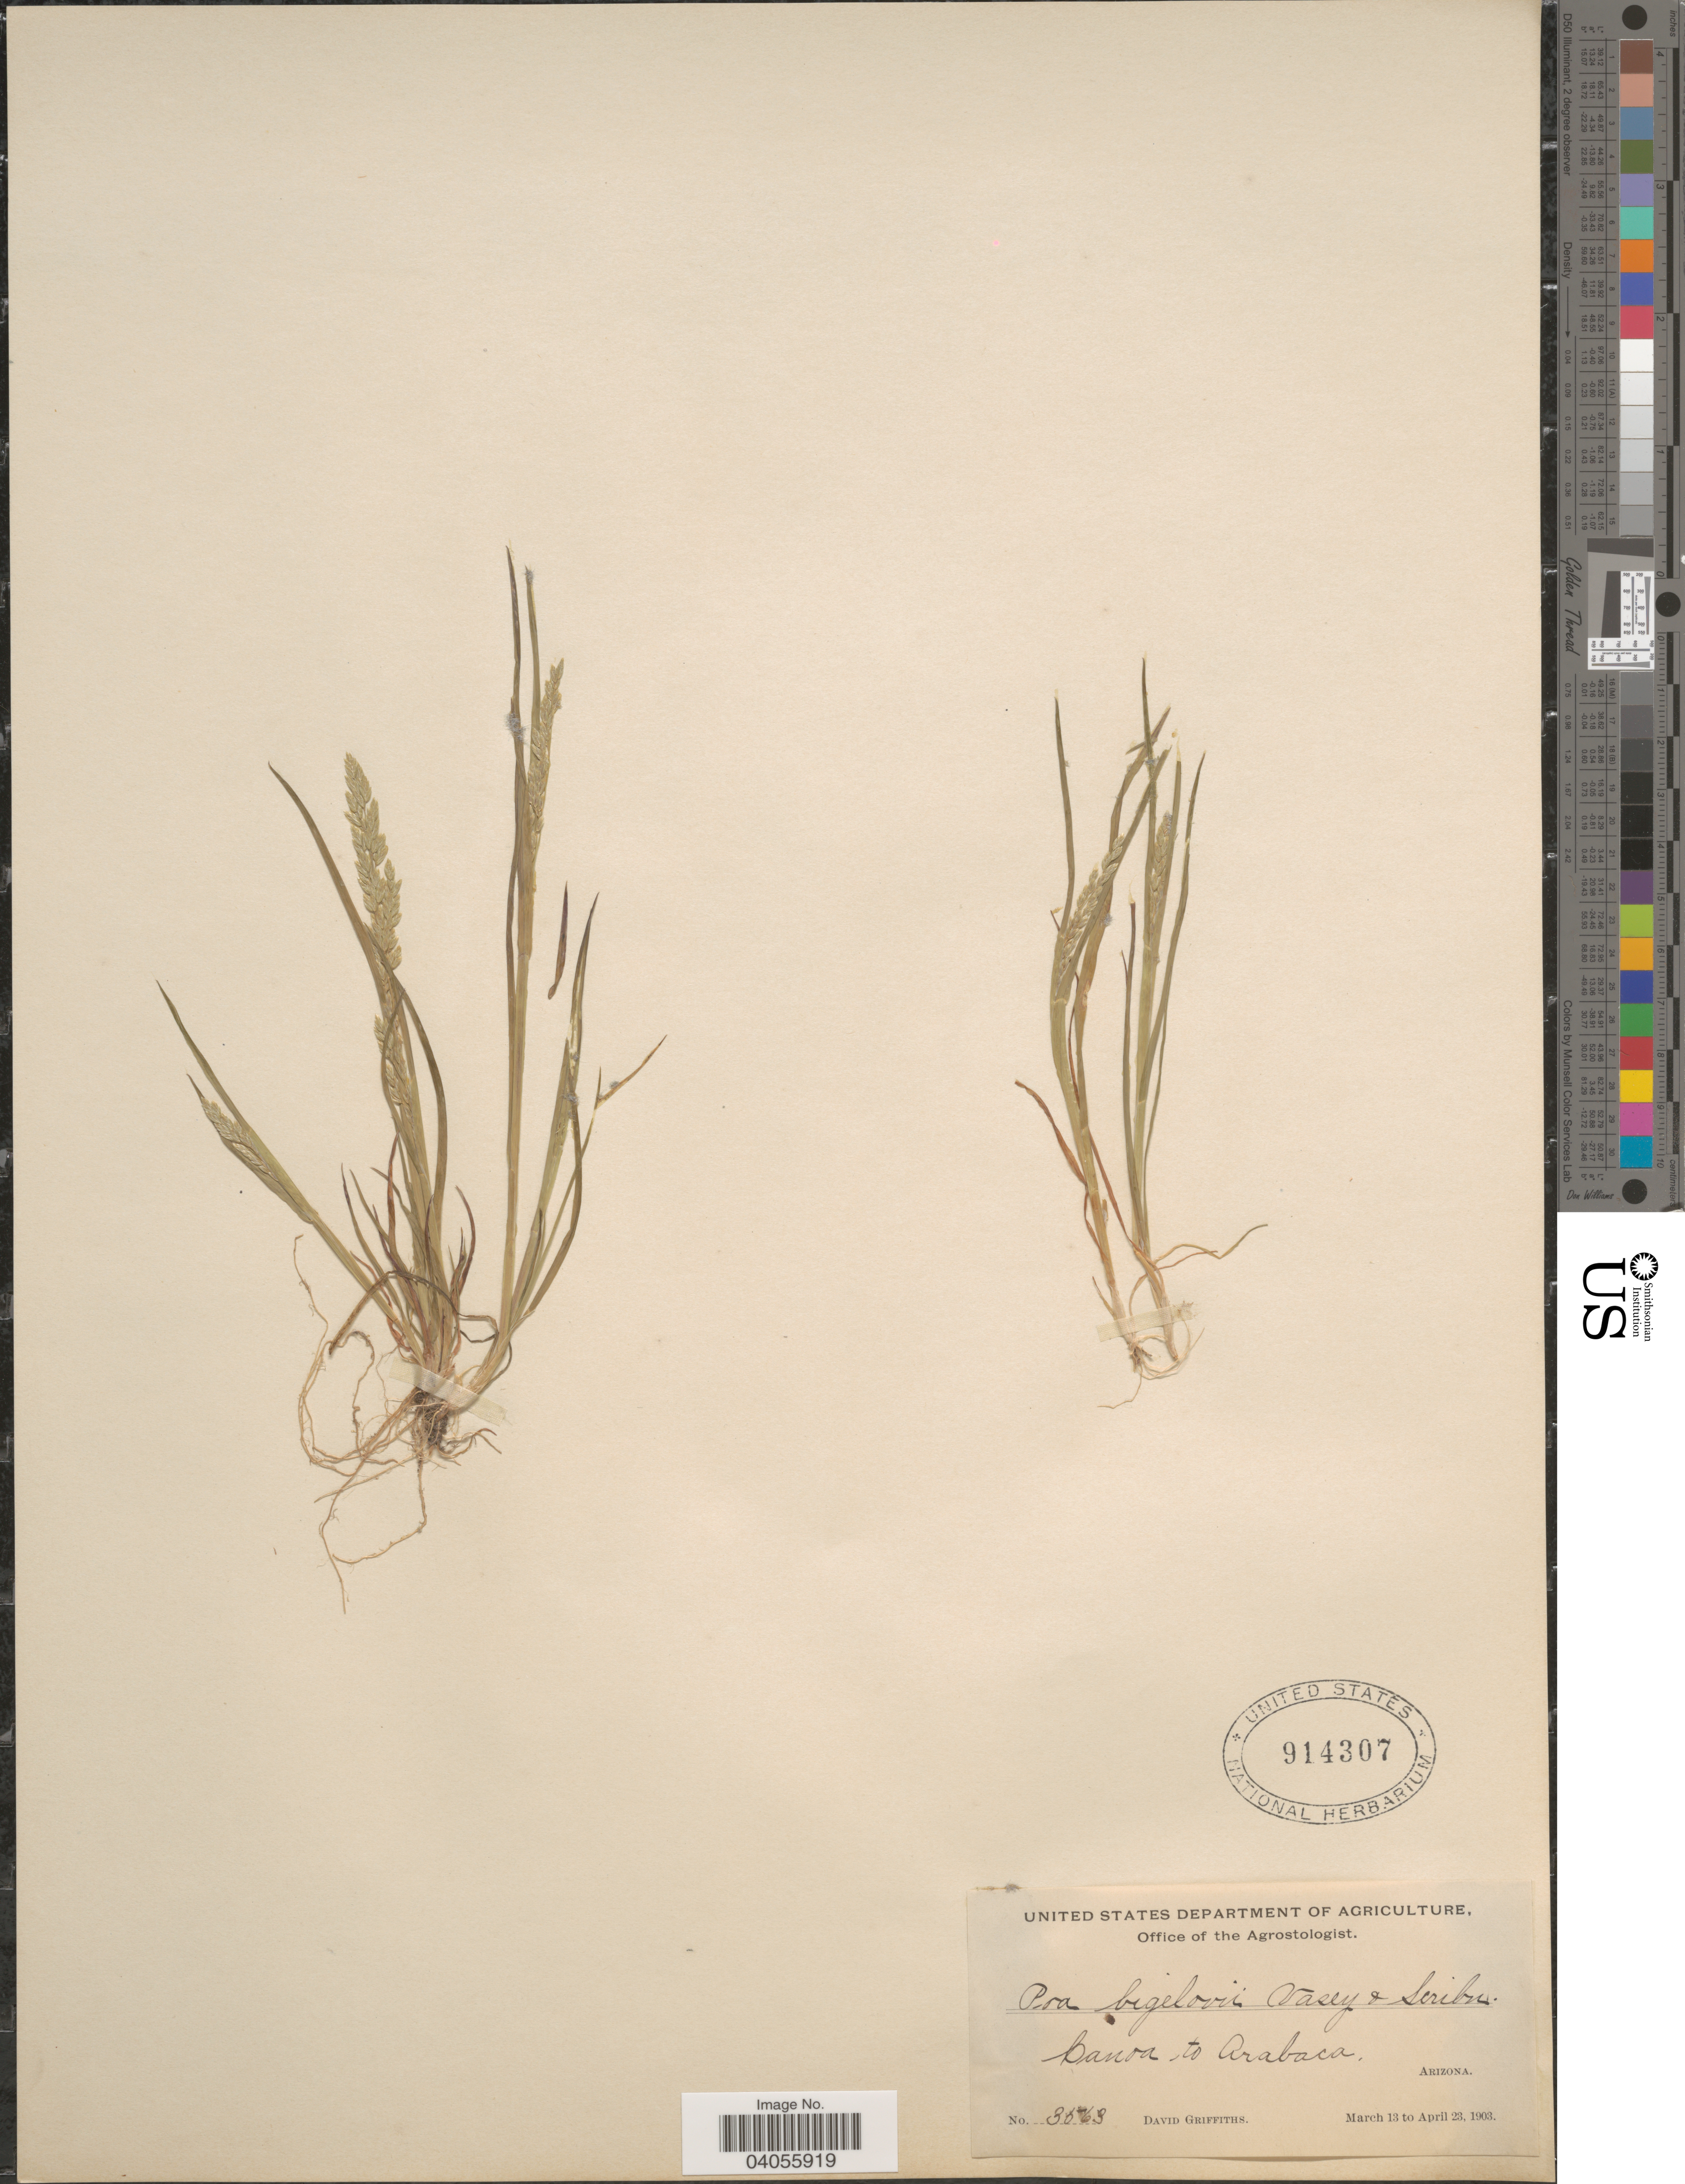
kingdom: Plantae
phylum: Tracheophyta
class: Liliopsida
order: Poales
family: Poaceae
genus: Poa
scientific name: Poa bigelovii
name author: Vasey & Scribn.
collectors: D. Griffiths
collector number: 3563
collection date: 1903-03-13/1903-04-23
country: United States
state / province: Arizona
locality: Canoa to Arabaca.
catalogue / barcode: US 914307